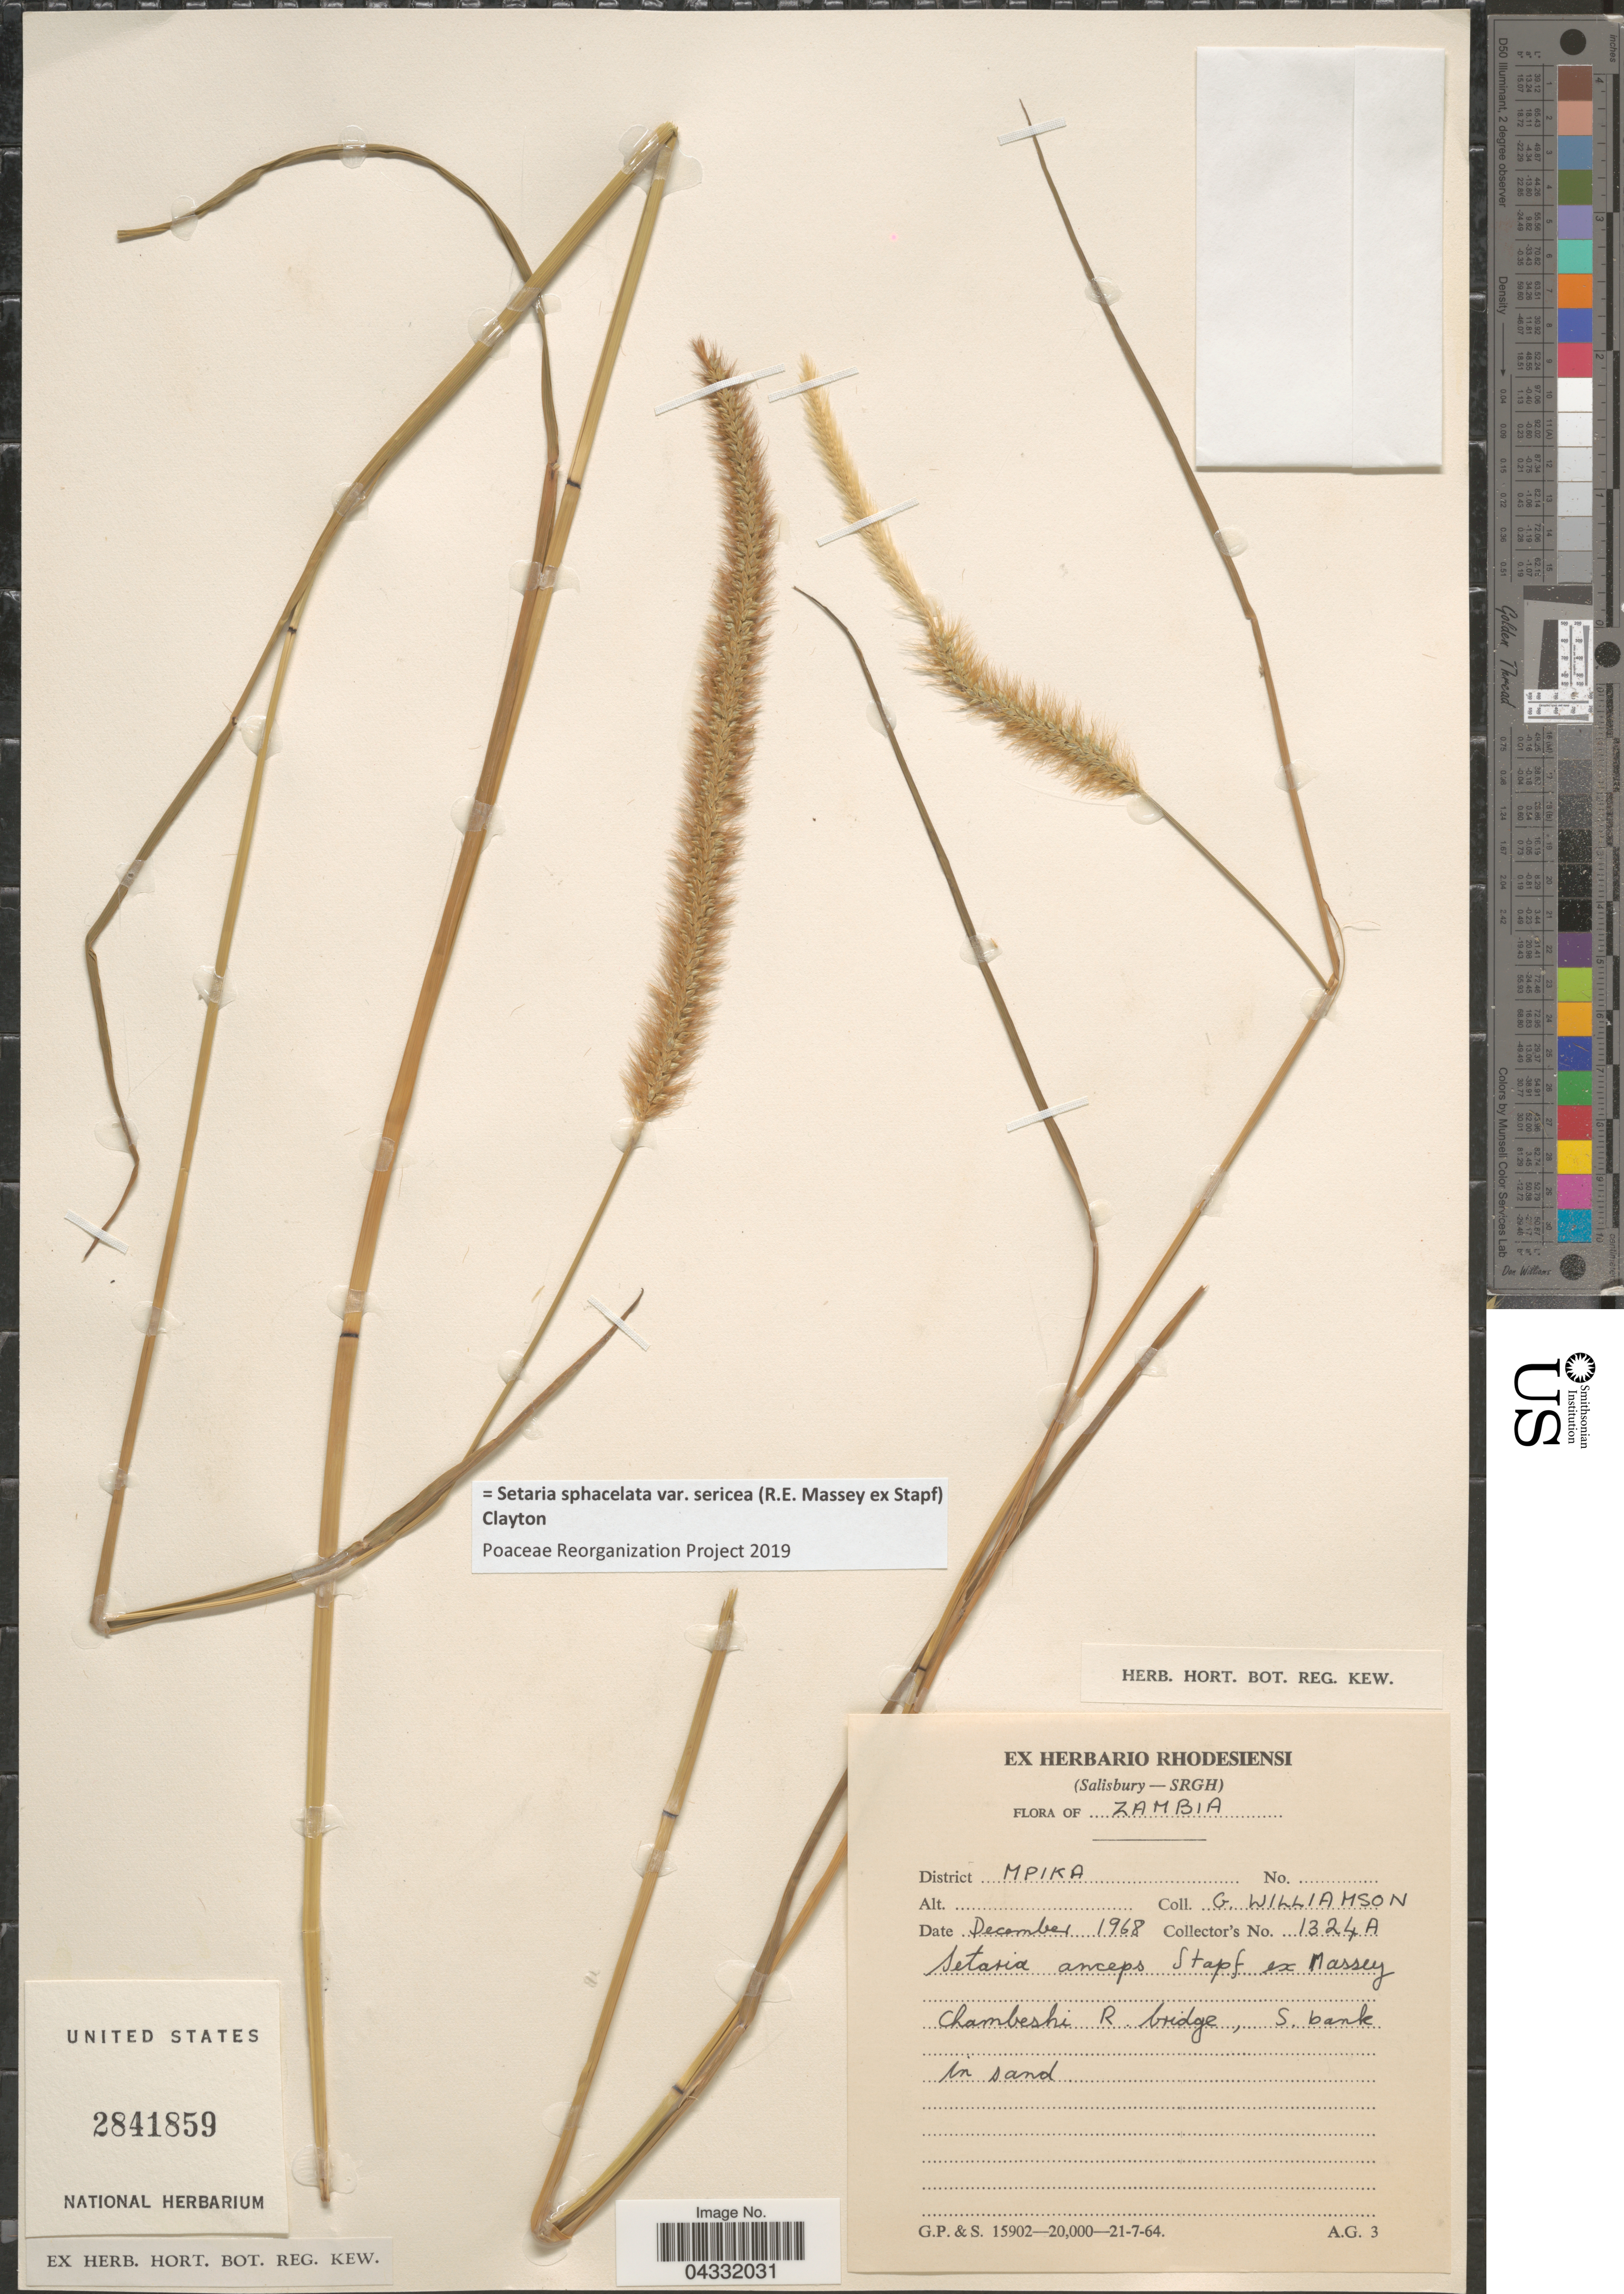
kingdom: Plantae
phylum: Tracheophyta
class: Liliopsida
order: Poales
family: Poaceae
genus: Setaria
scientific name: Setaria sphacelata var. sericea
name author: (R.E. Massey ex Stapf) Clayton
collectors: G. Williamson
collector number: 1324A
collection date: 1968-12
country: Zambia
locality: District Mpika. Chambeshi R. bridge, S. bank in sand.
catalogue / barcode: US 2841859